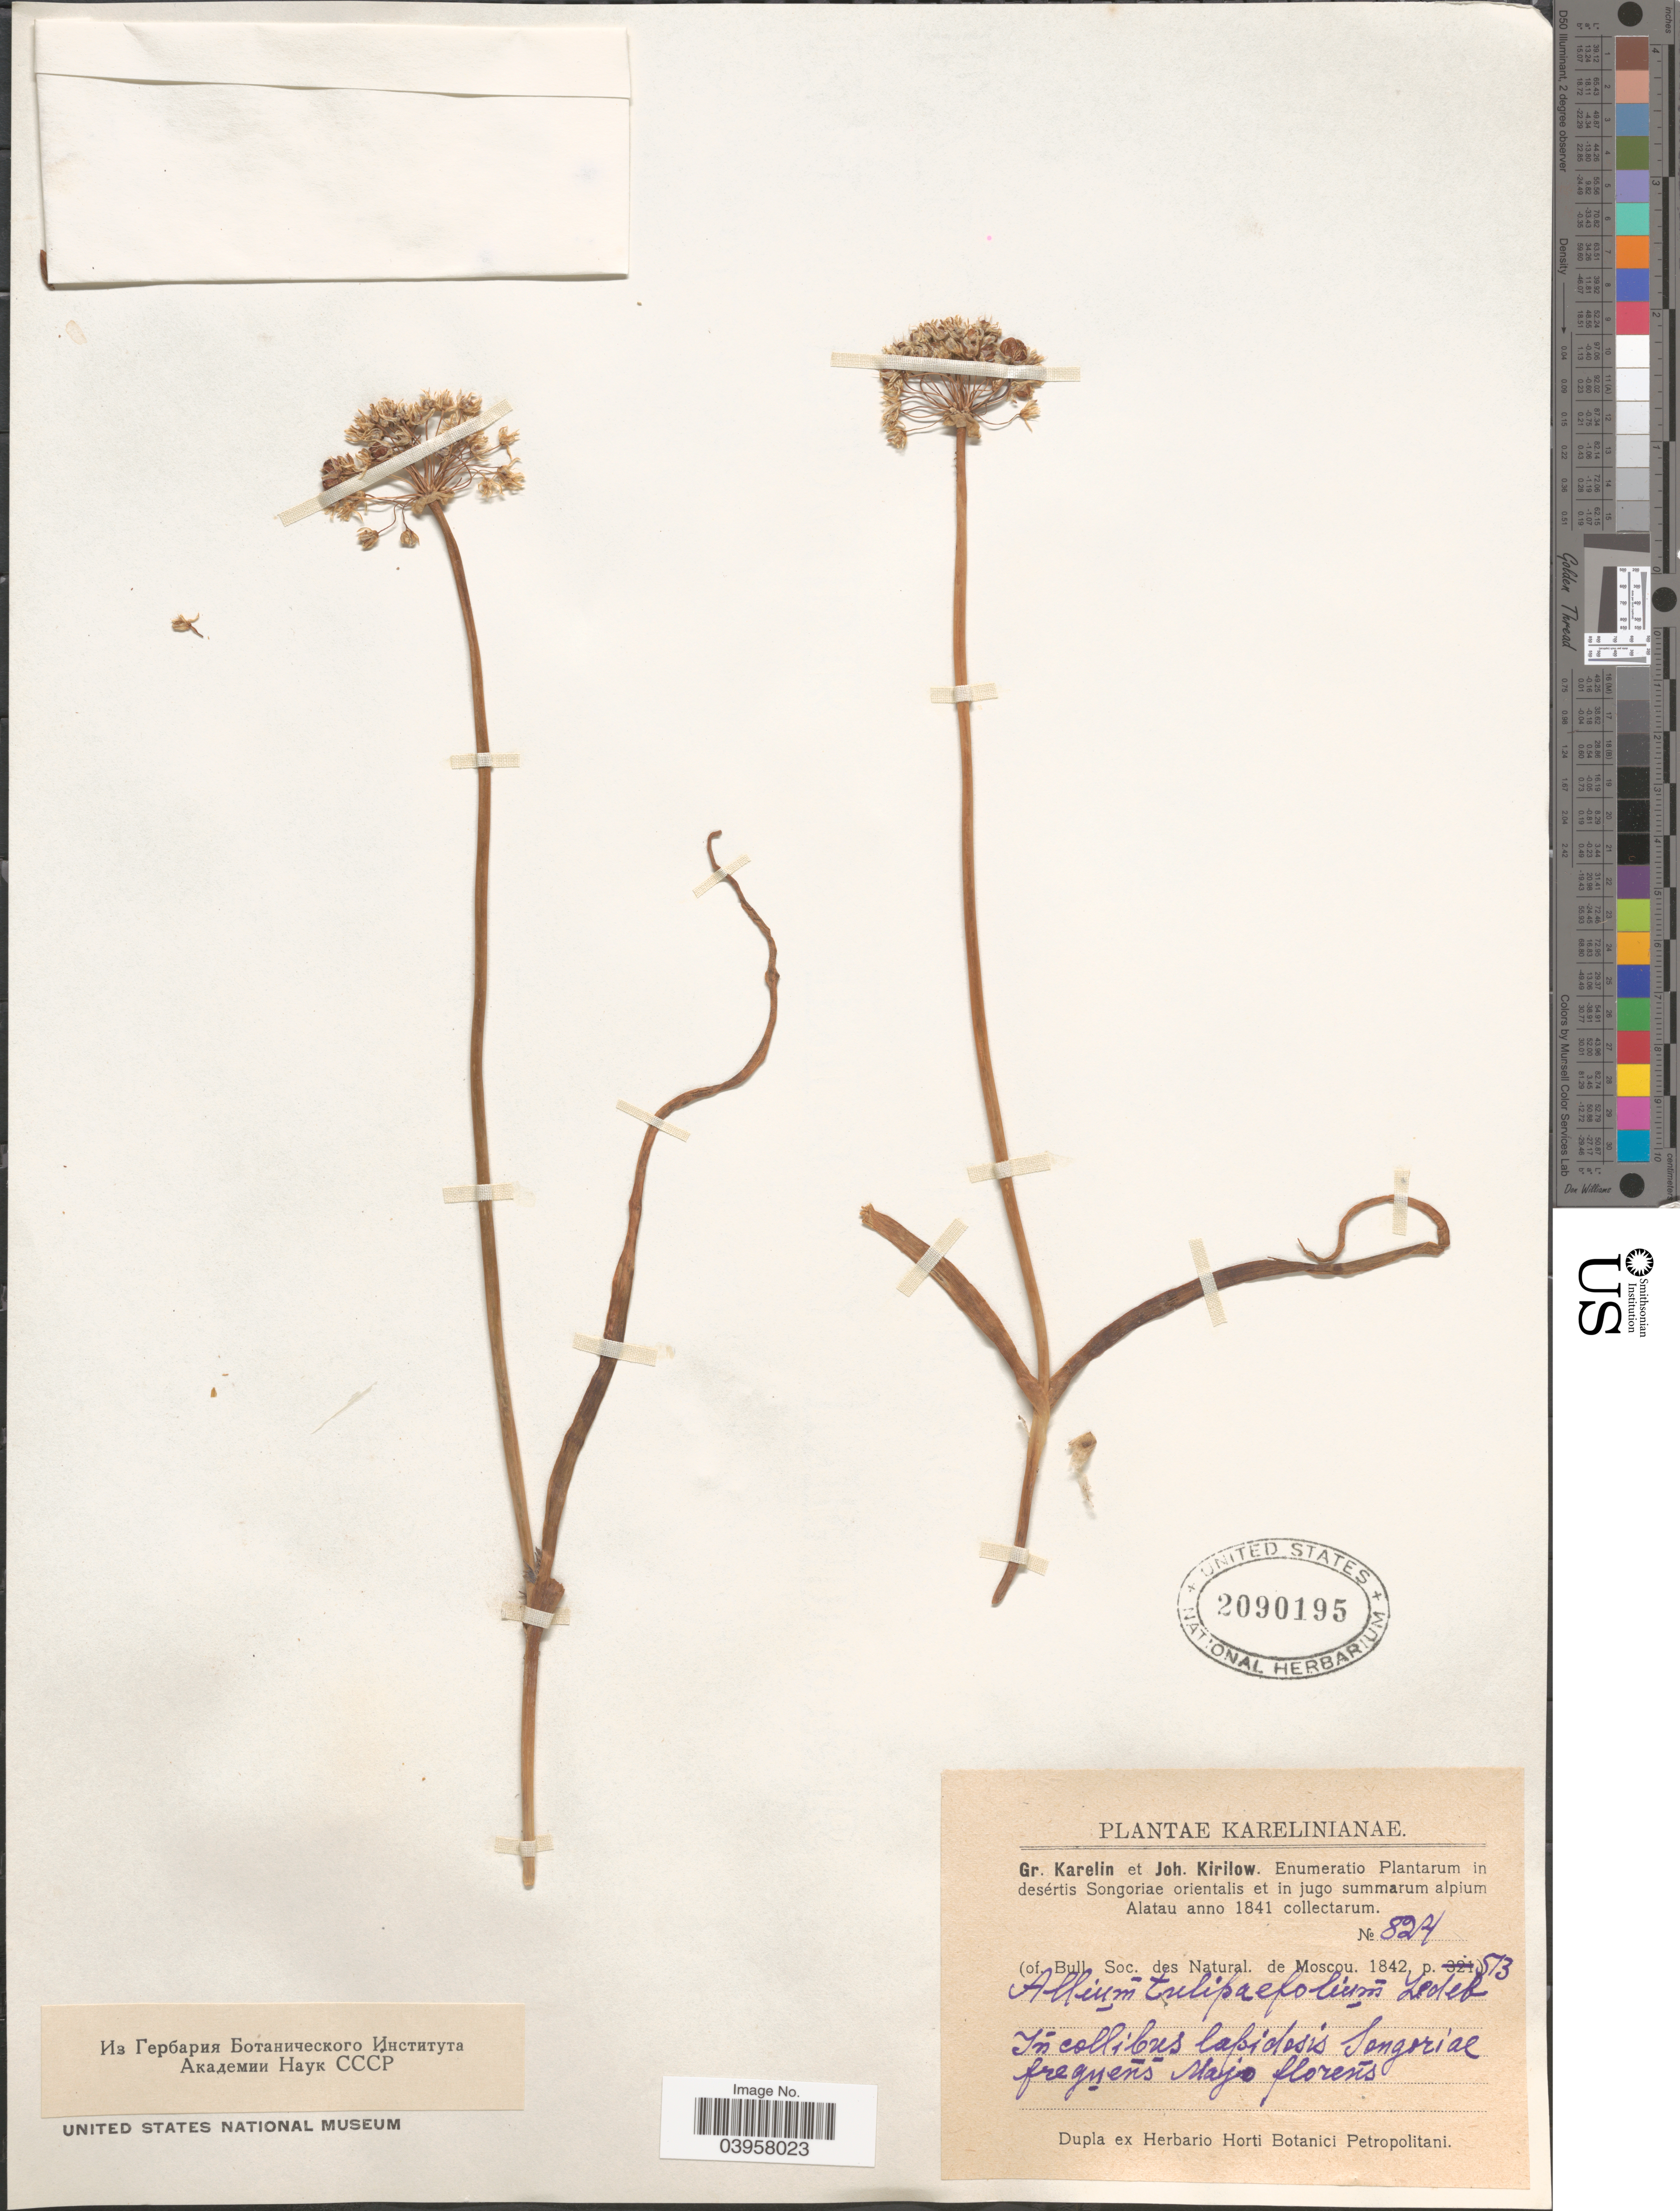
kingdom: Plantae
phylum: Tracheophyta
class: Liliopsida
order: Asparagales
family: Amaryllidaceae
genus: Allium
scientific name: Allium tulipifolium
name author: Ledeb.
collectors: G. Karelin & I. P. Kirilov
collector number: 824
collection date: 1841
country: Kazakhstan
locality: Alatau. X.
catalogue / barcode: US 2090195